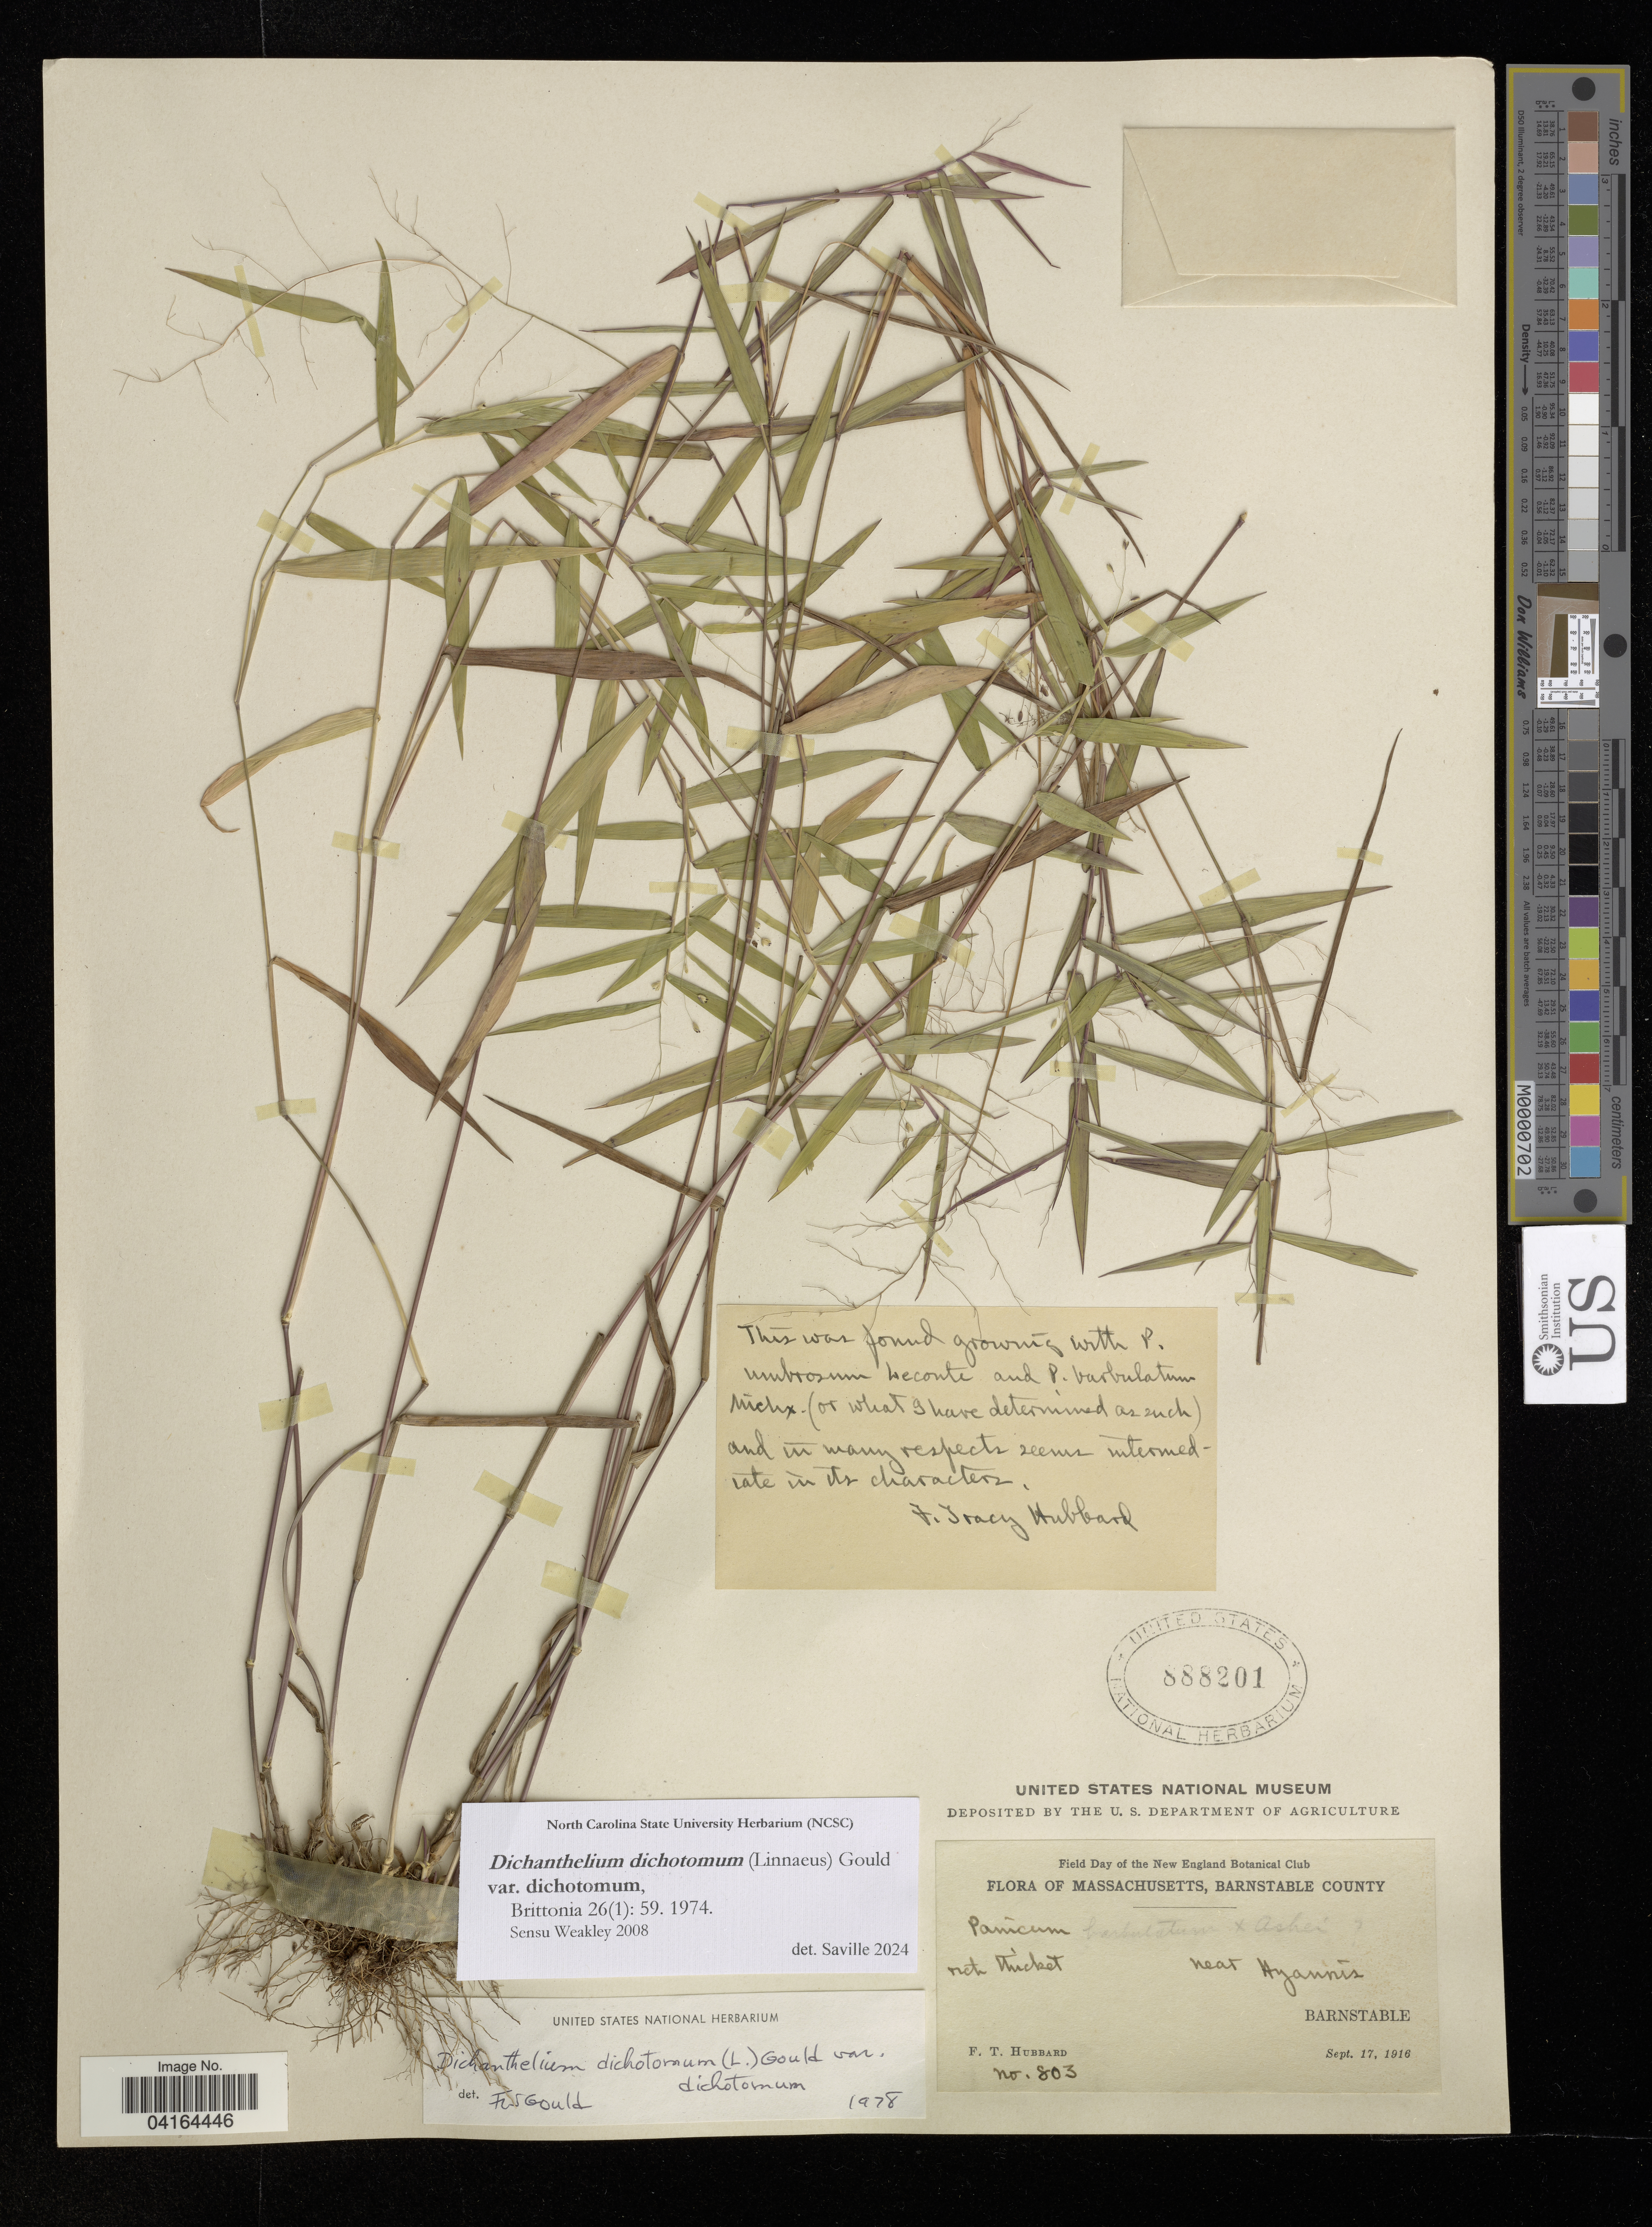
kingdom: Plantae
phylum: Tracheophyta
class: Liliopsida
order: Poales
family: Poaceae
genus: Dichanthelium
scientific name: Dichanthelium dichotomum var. dichotomum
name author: (L.) Gould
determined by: Saville, A. C., (NCSC), North Carolina State University (UNITED STATES)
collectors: F. T. Hubbard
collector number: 803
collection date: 1916-09-17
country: United States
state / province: Massachusetts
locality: Barnstable County. Near Ayannis. Barnstable.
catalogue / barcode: US 888201